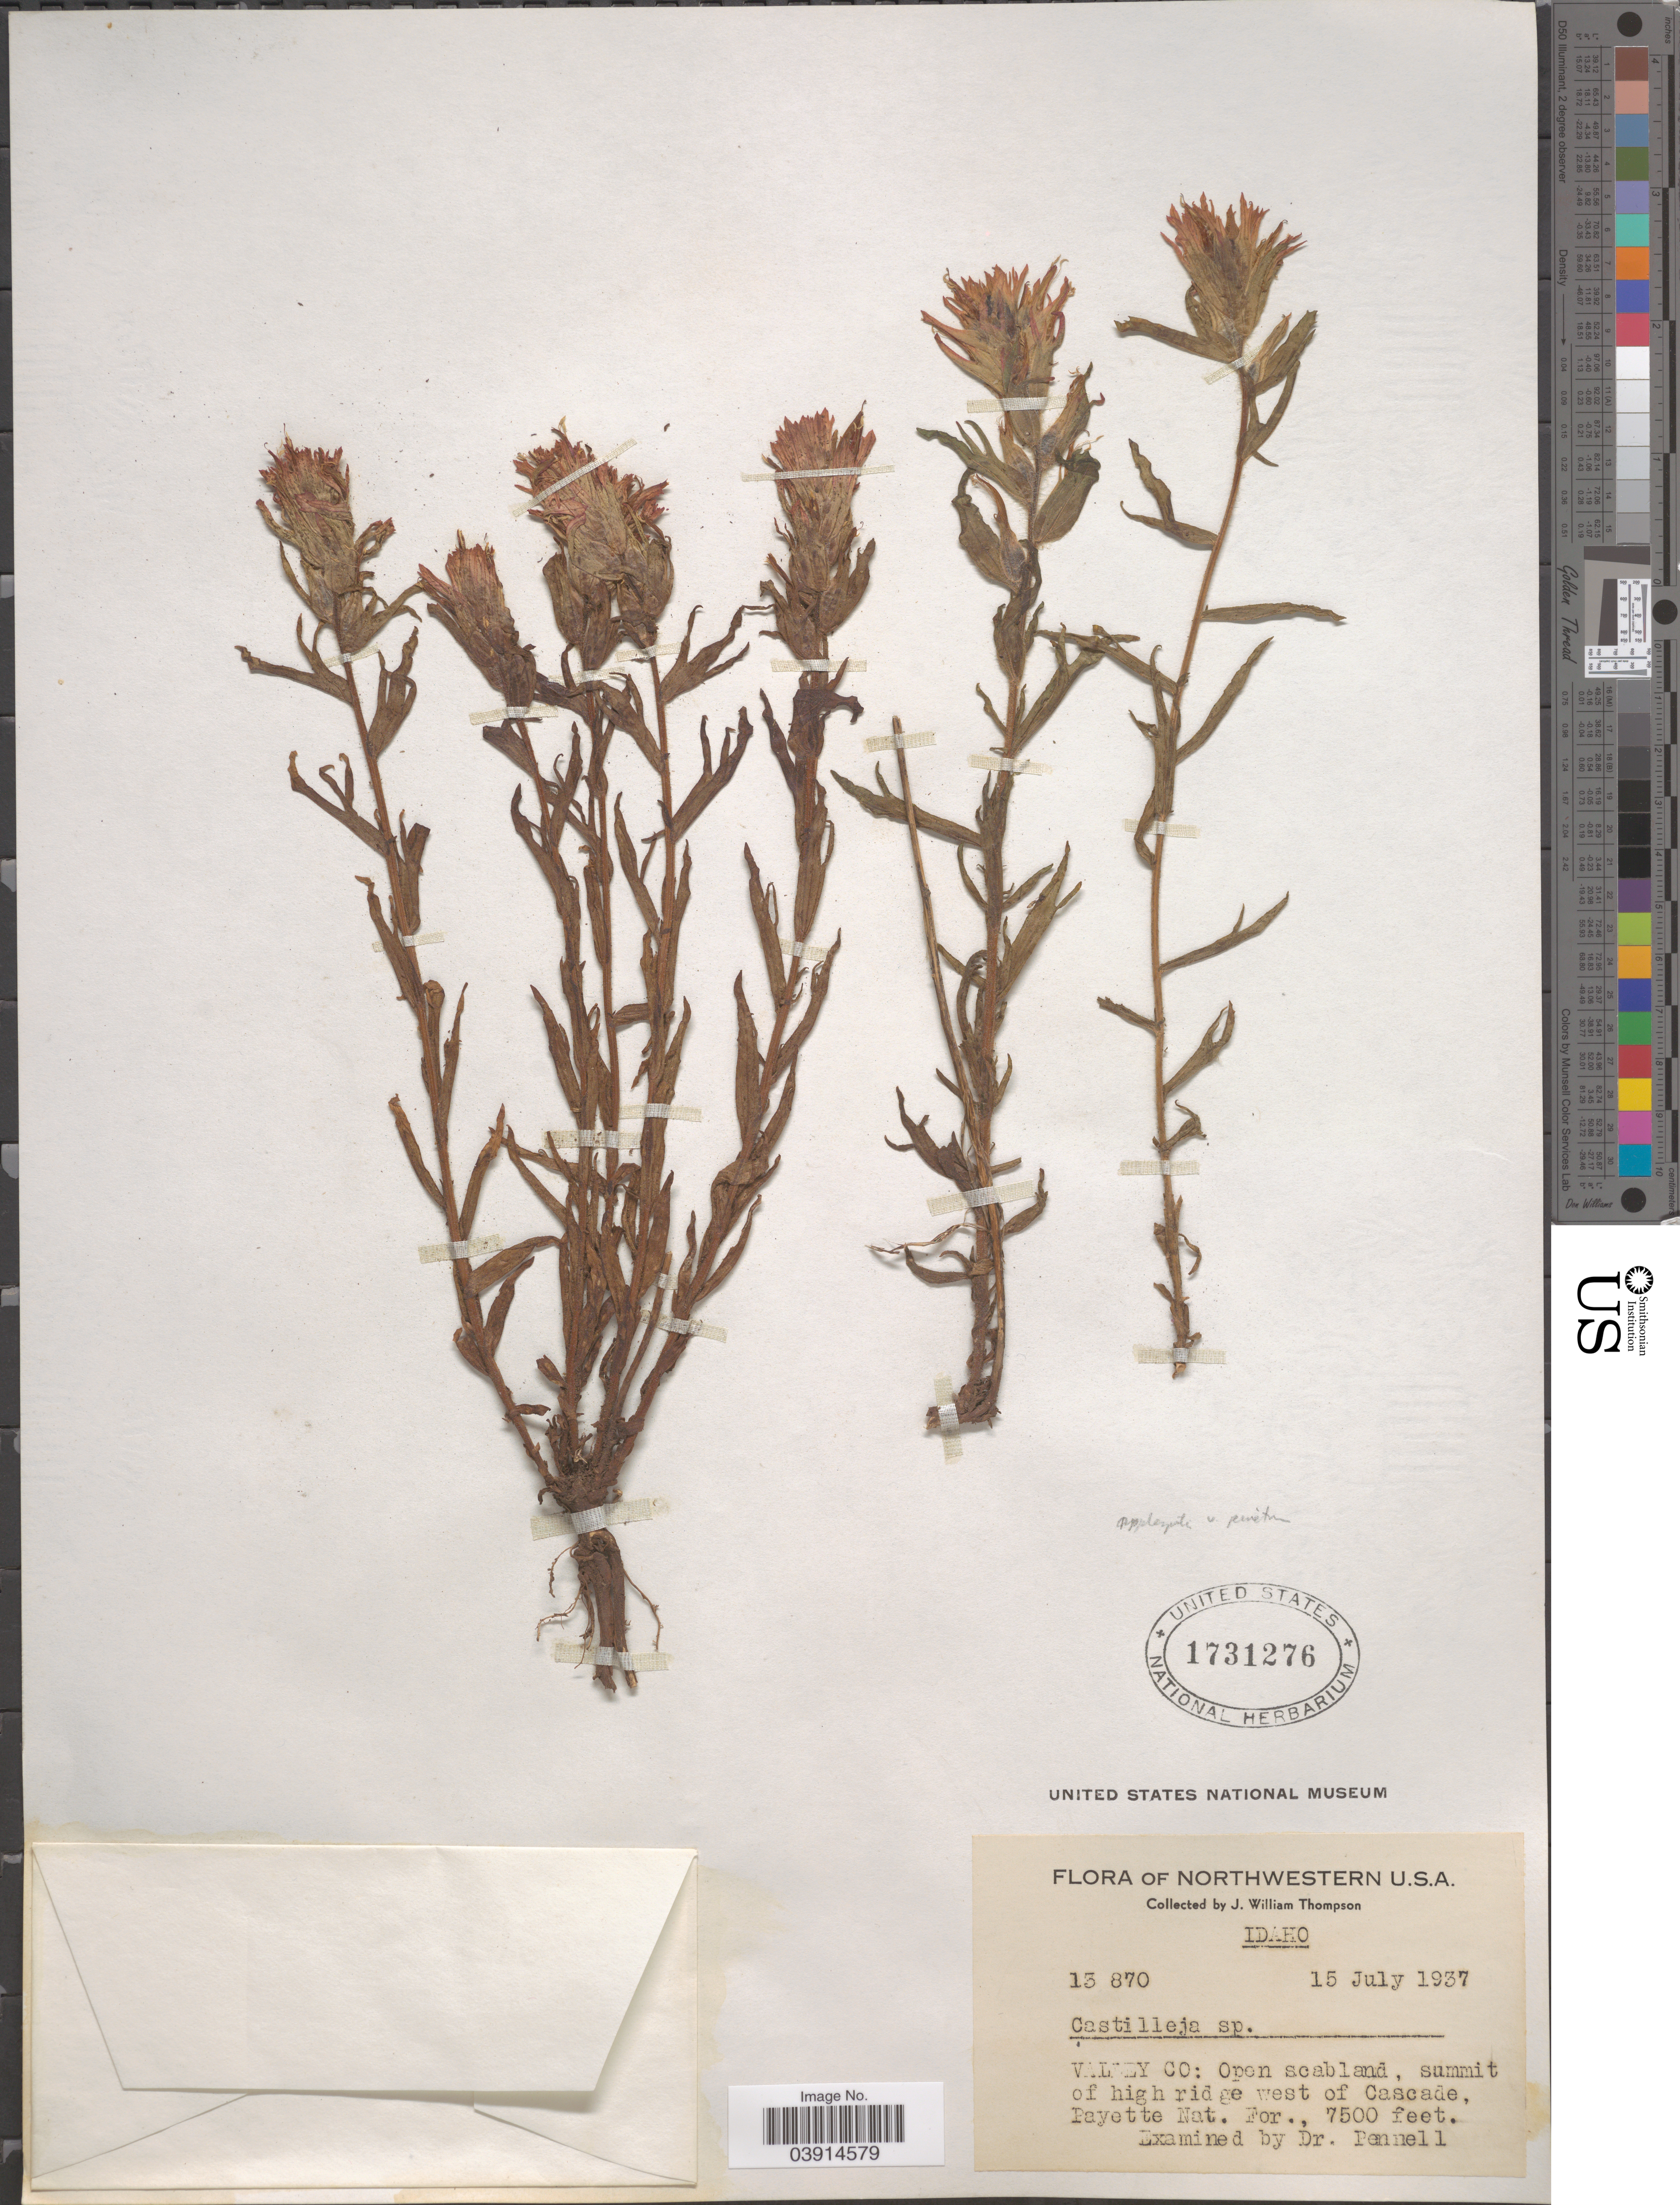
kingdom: Plantae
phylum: Tracheophyta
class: Magnoliopsida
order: Lamiales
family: Orobanchaceae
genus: Castilleja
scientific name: Castilleja sp.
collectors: J. W. Thompson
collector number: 13870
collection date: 1937-07-15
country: United States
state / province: Idaho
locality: Valley Co: summit of high ridge west of Cascade, Payette Nat. For.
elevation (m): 2286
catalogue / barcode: US 1731276